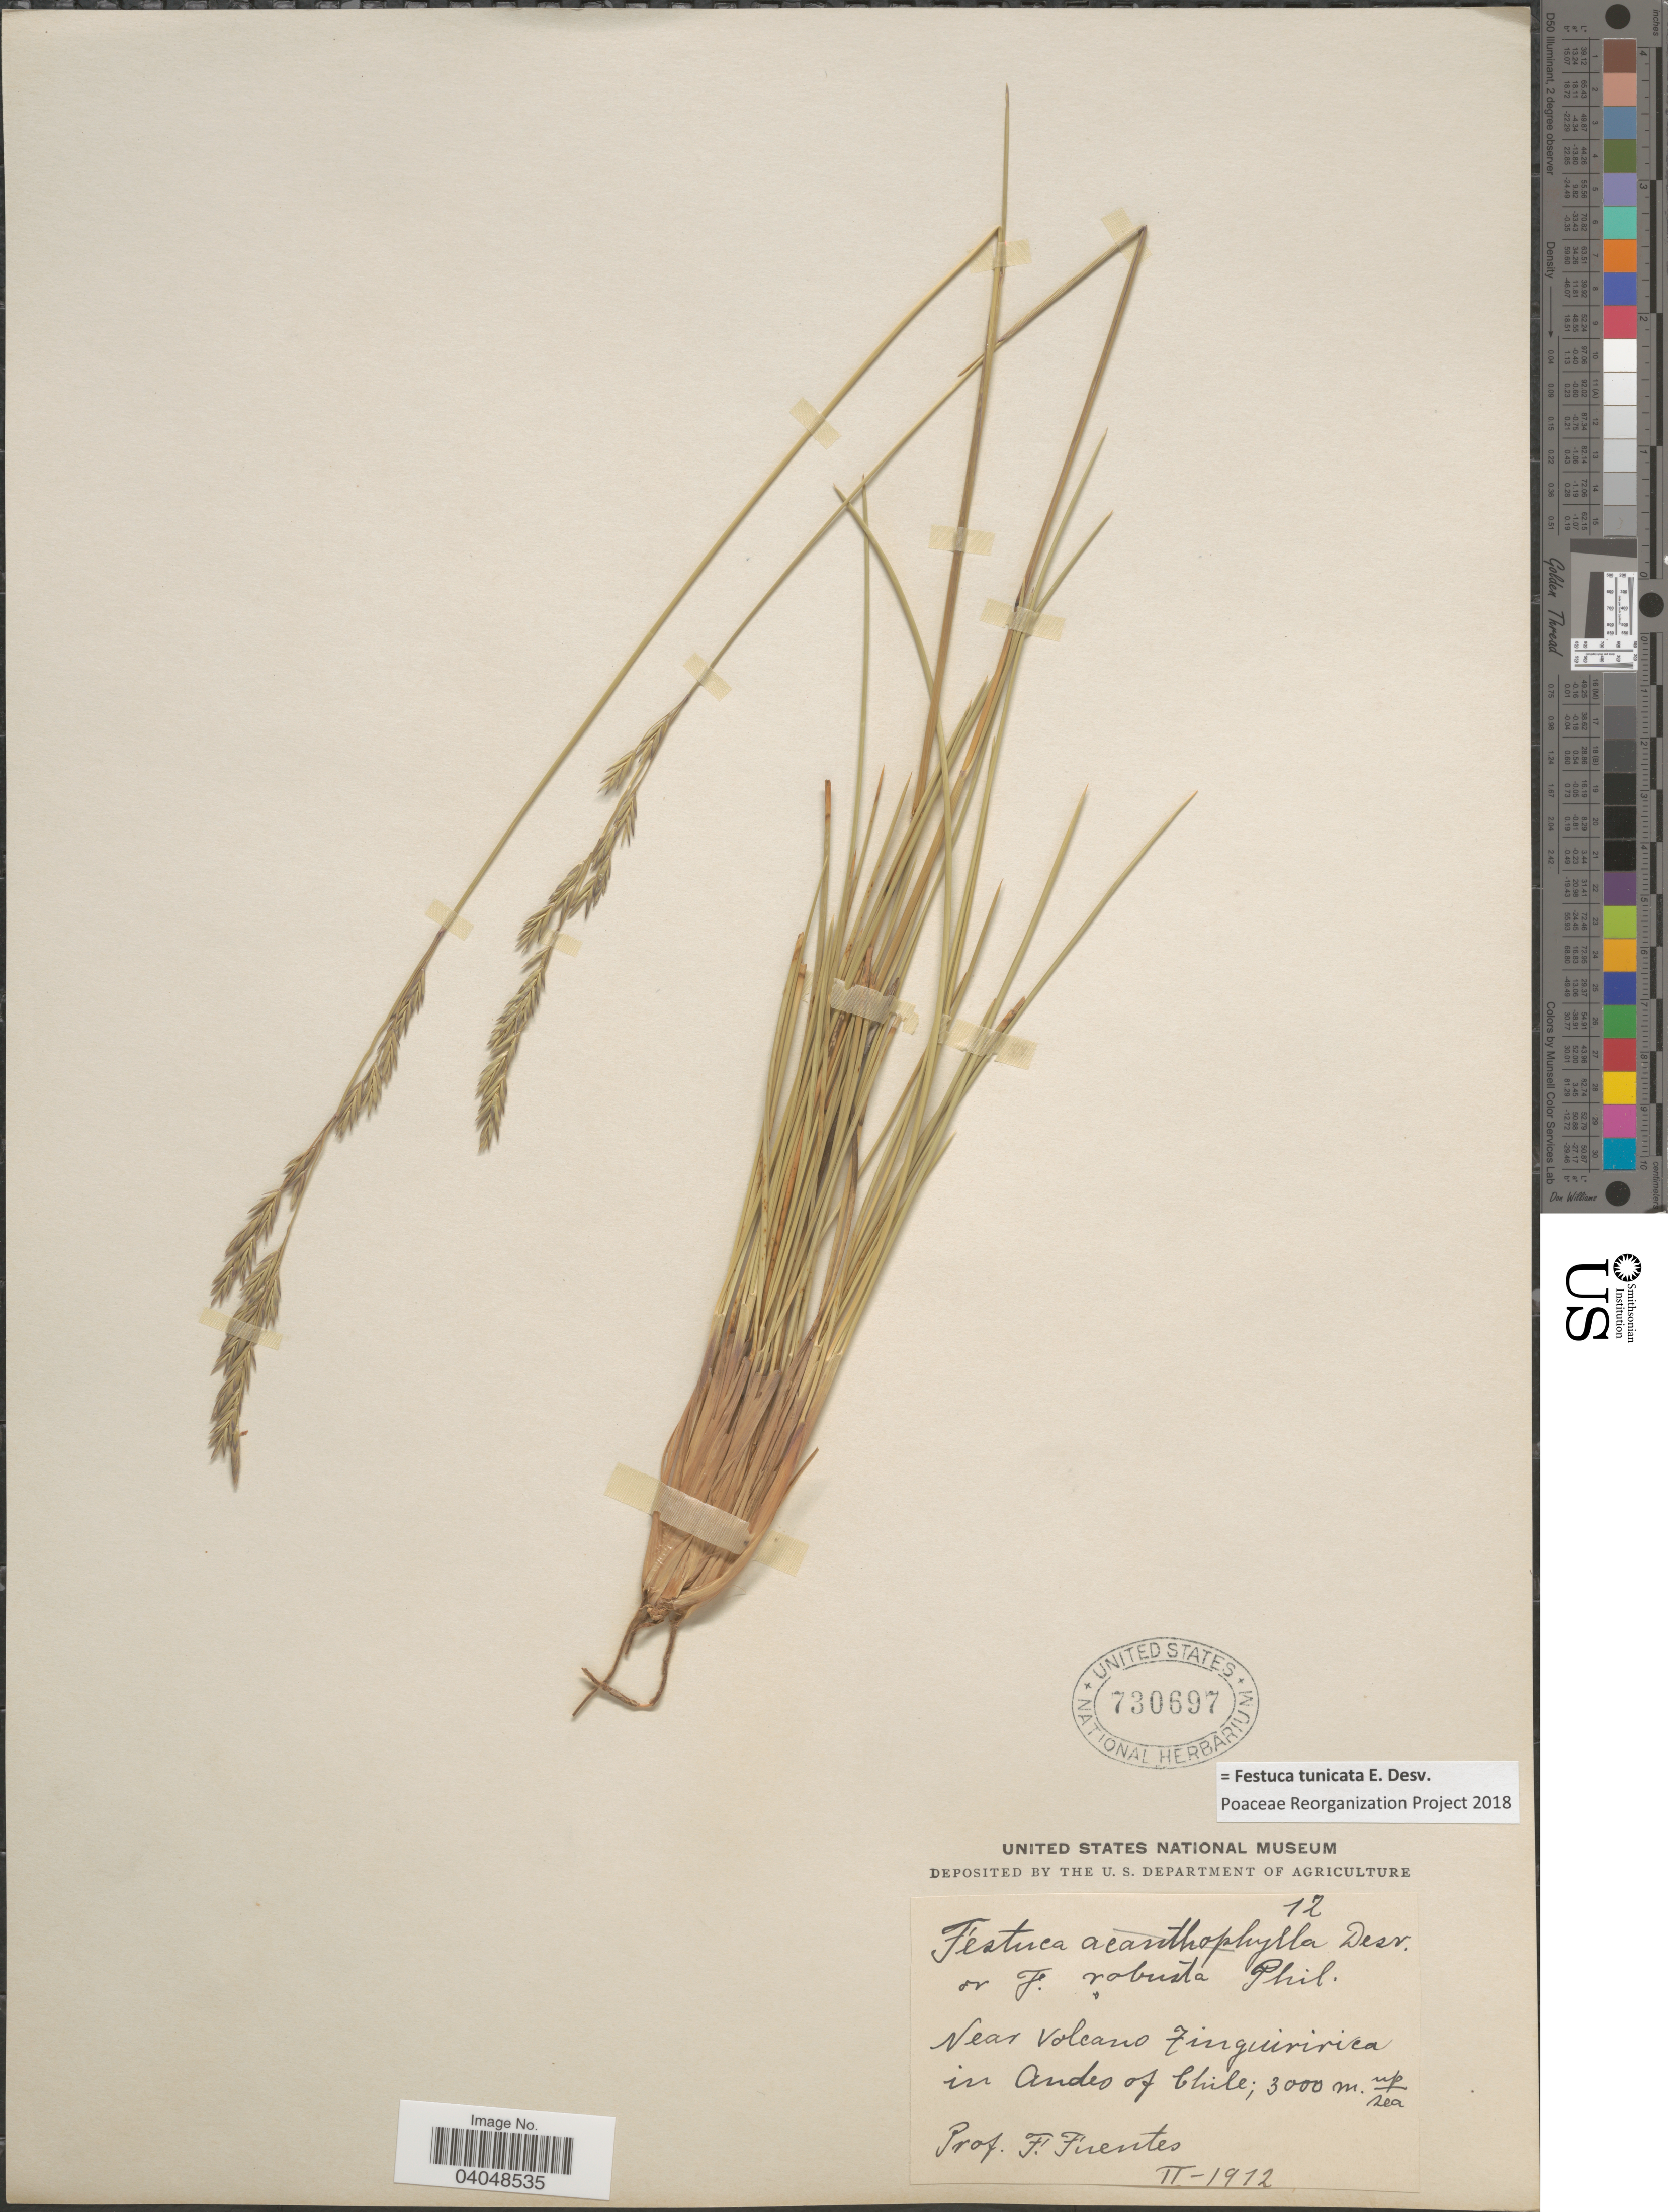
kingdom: Plantae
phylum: Tracheophyta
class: Liliopsida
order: Poales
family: Poaceae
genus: Festuca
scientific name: Festuca tunicata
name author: É. Desv.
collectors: F. Fuentes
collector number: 12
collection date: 1912-02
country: Chile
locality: Near Volcano Finquiririca in Andes of Chile.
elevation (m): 3000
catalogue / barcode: US 730697